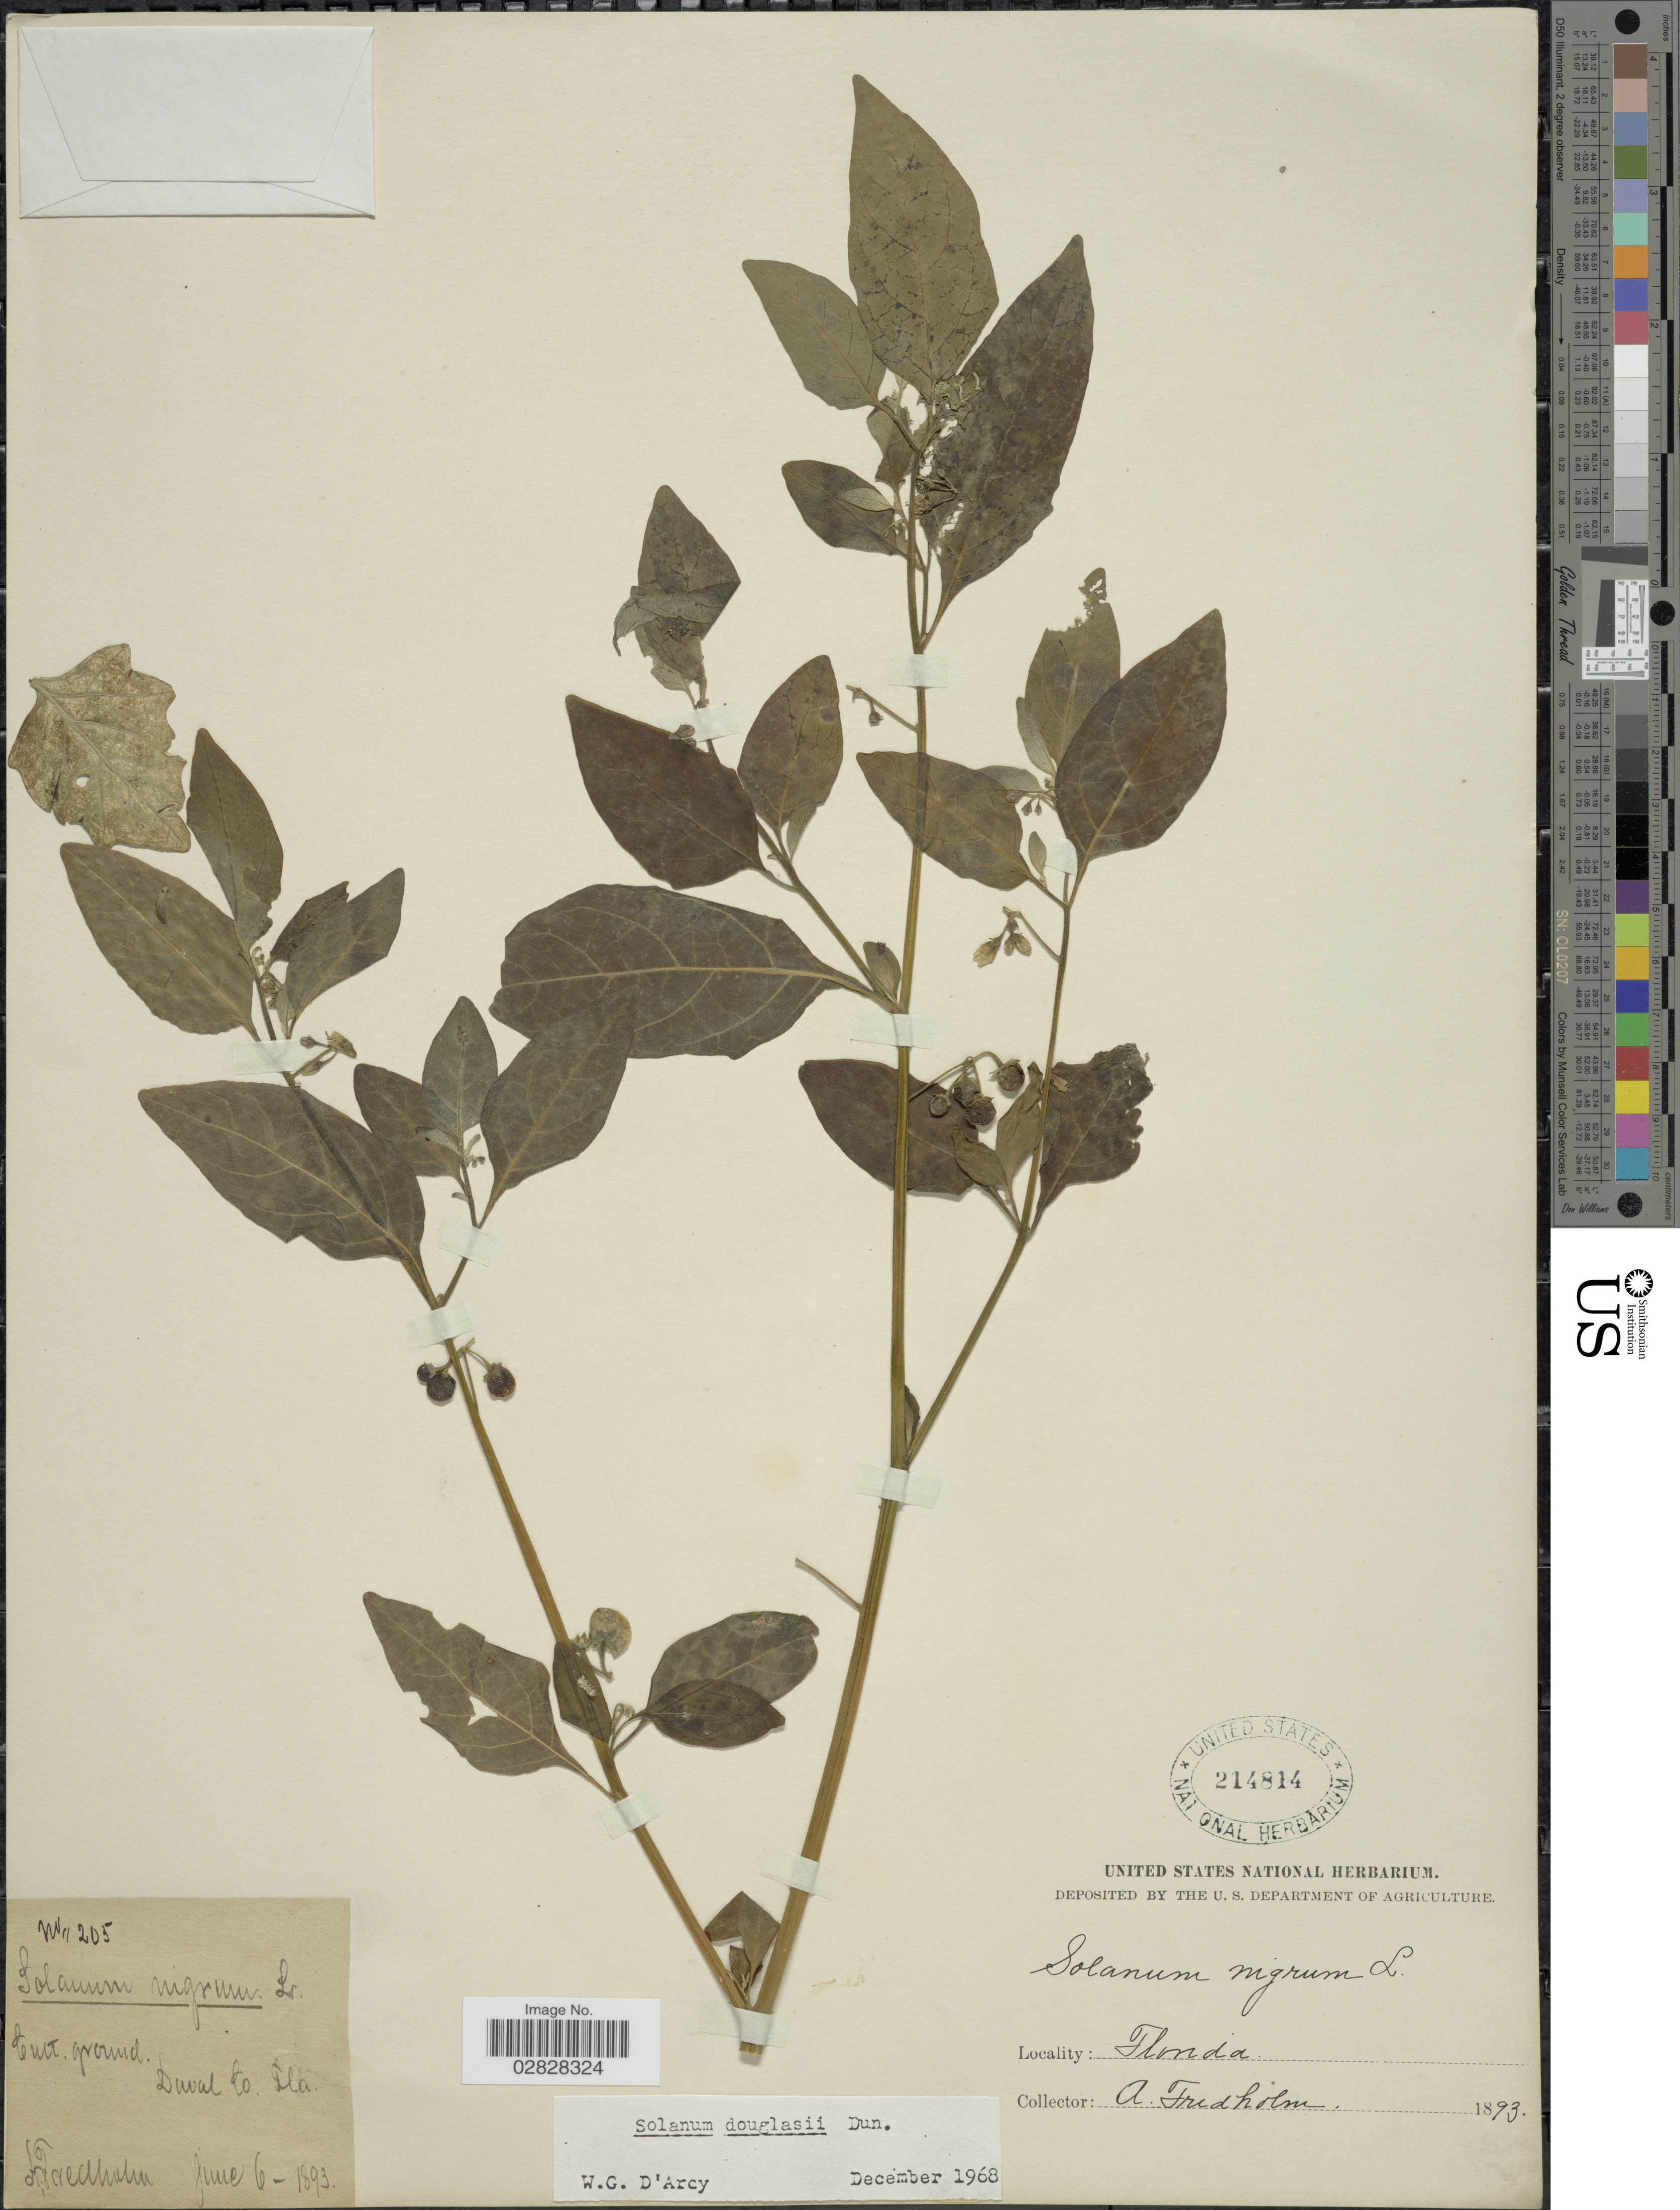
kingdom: Plantae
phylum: Tracheophyta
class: Magnoliopsida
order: Solanales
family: Solanaceae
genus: Solanum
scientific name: Solanum douglasii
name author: Dunal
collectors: A. Fredholm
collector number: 205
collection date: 1893-05-06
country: United States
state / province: Florida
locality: Duval Co.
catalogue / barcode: US 214814